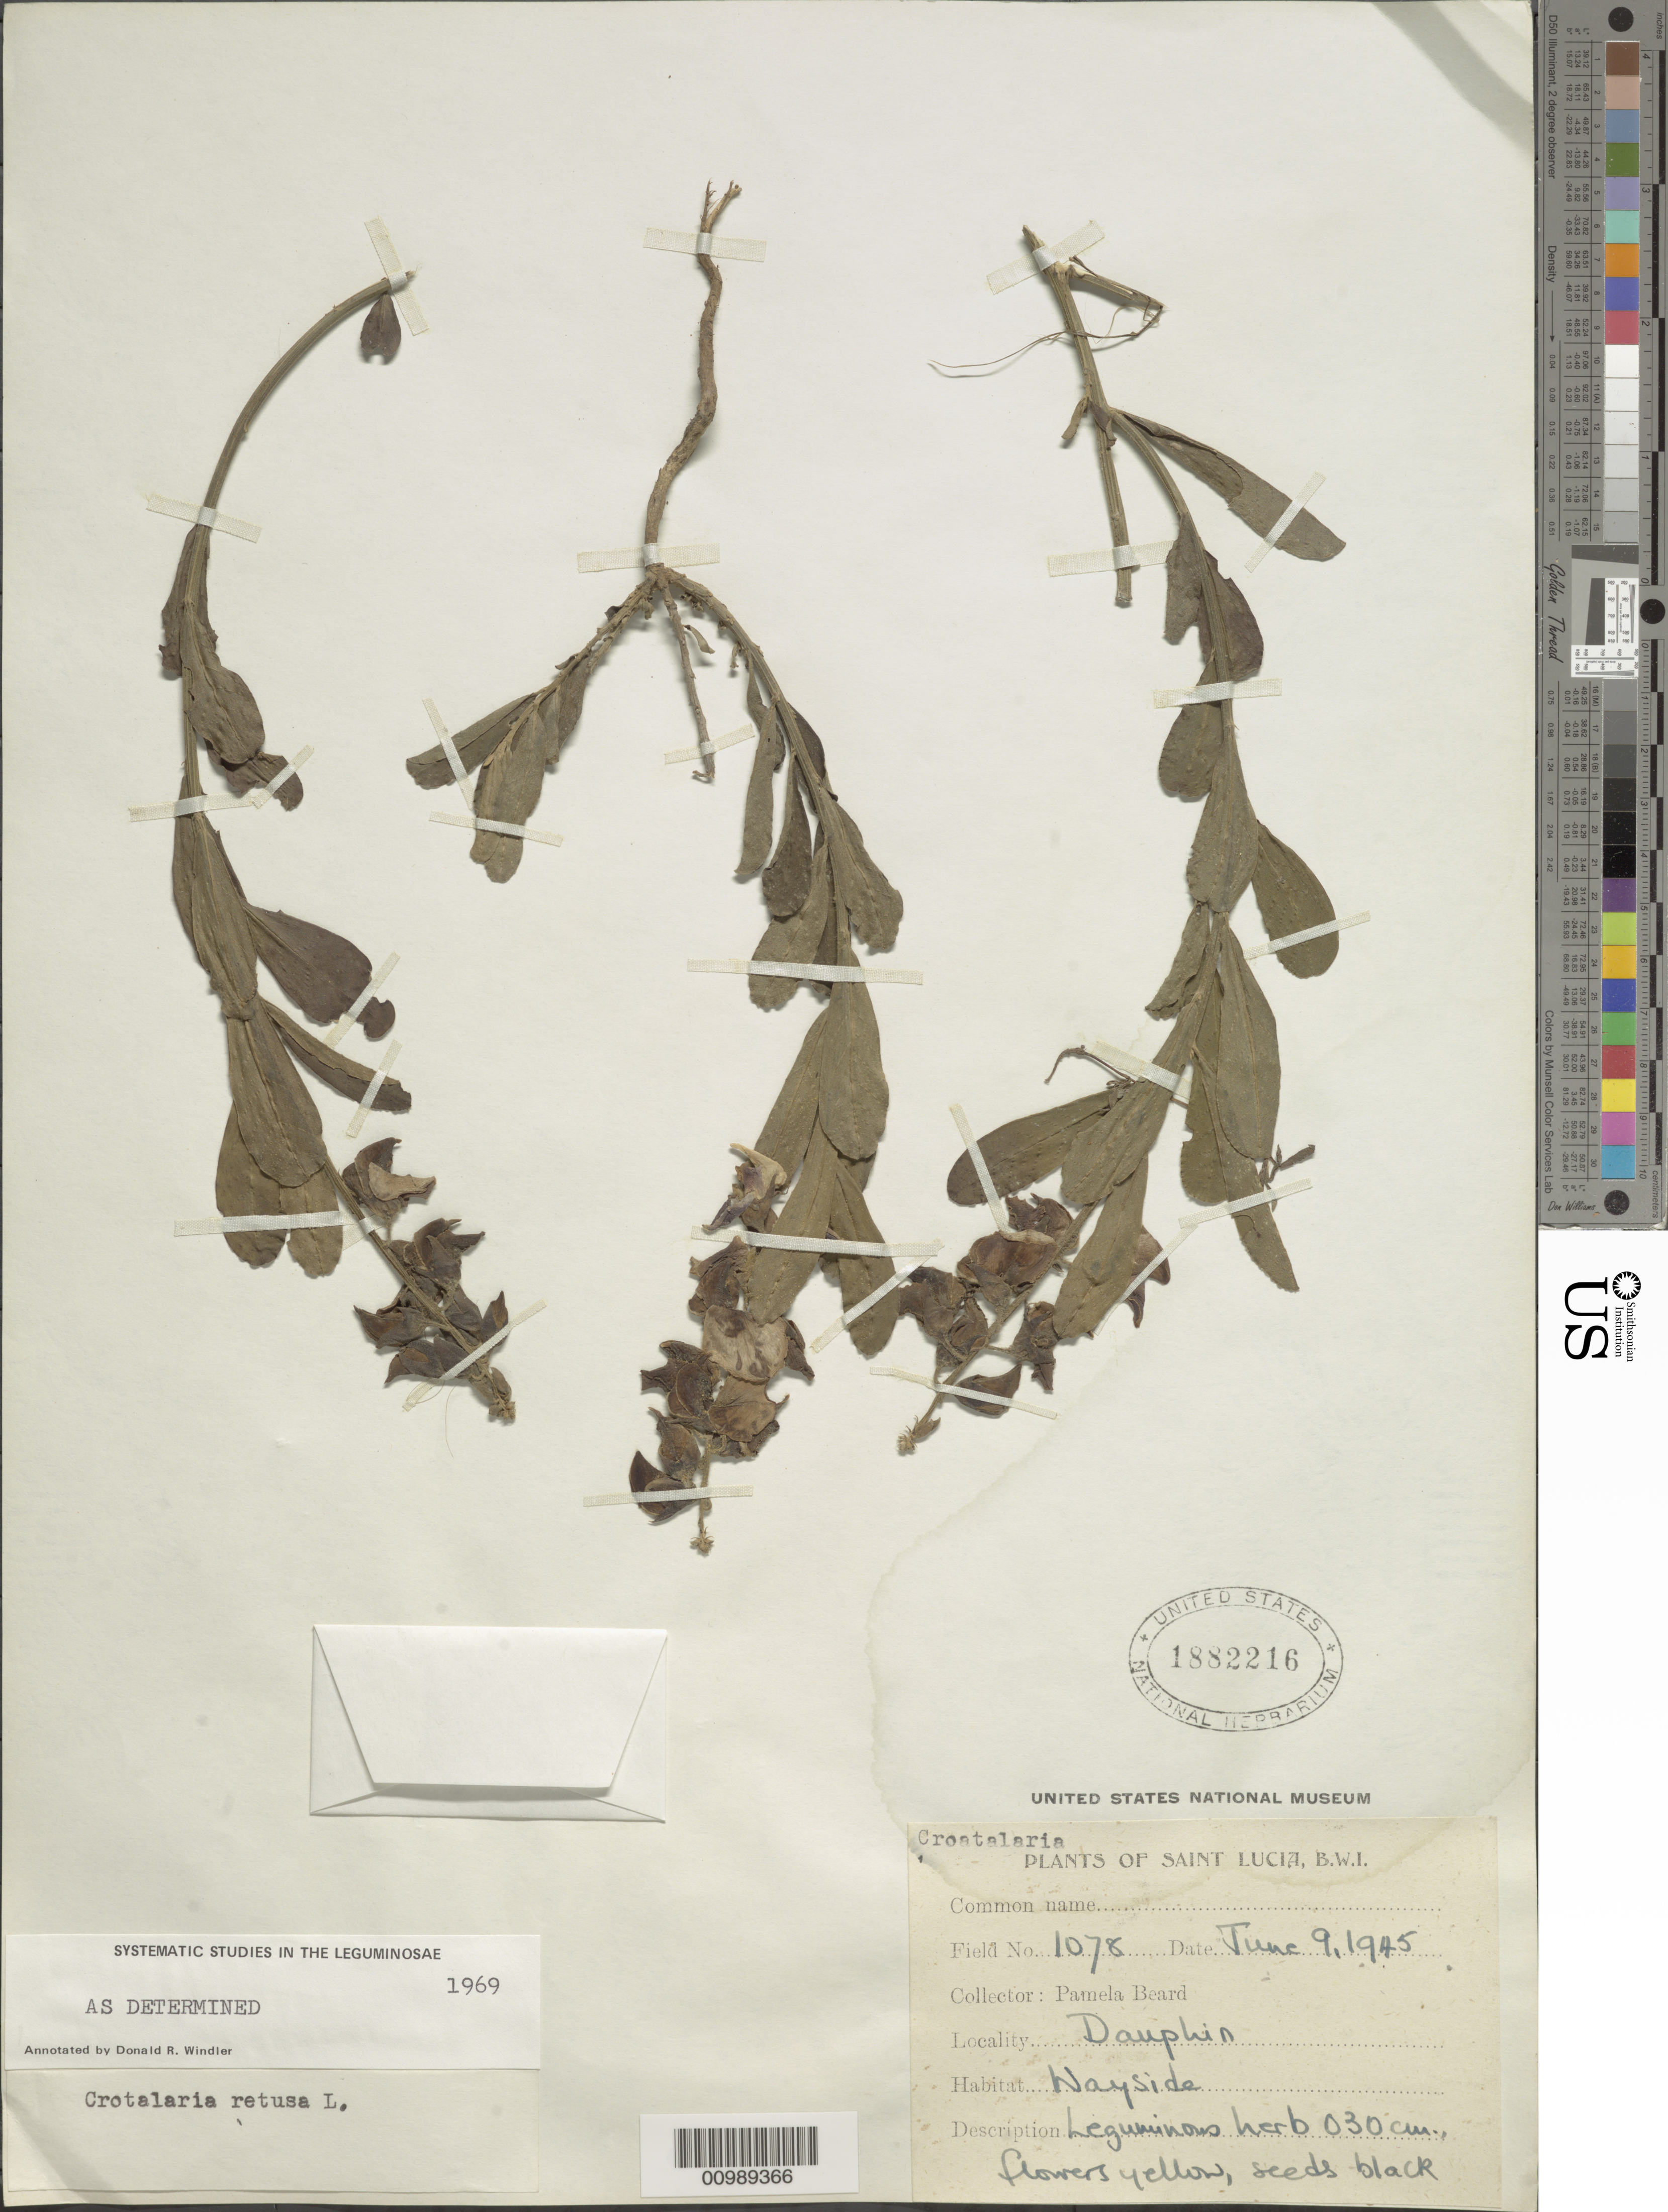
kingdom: Plantae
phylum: Tracheophyta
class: Magnoliopsida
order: Fabales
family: Fabaceae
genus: Crotalaria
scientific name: Crotalaria retusa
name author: L.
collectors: P. Beard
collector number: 1078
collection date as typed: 09 Jun 1945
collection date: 1945-06-09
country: St. Lucia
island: St. Lucia I.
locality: Dauphin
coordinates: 0 N, 0 E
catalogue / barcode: US 1882216